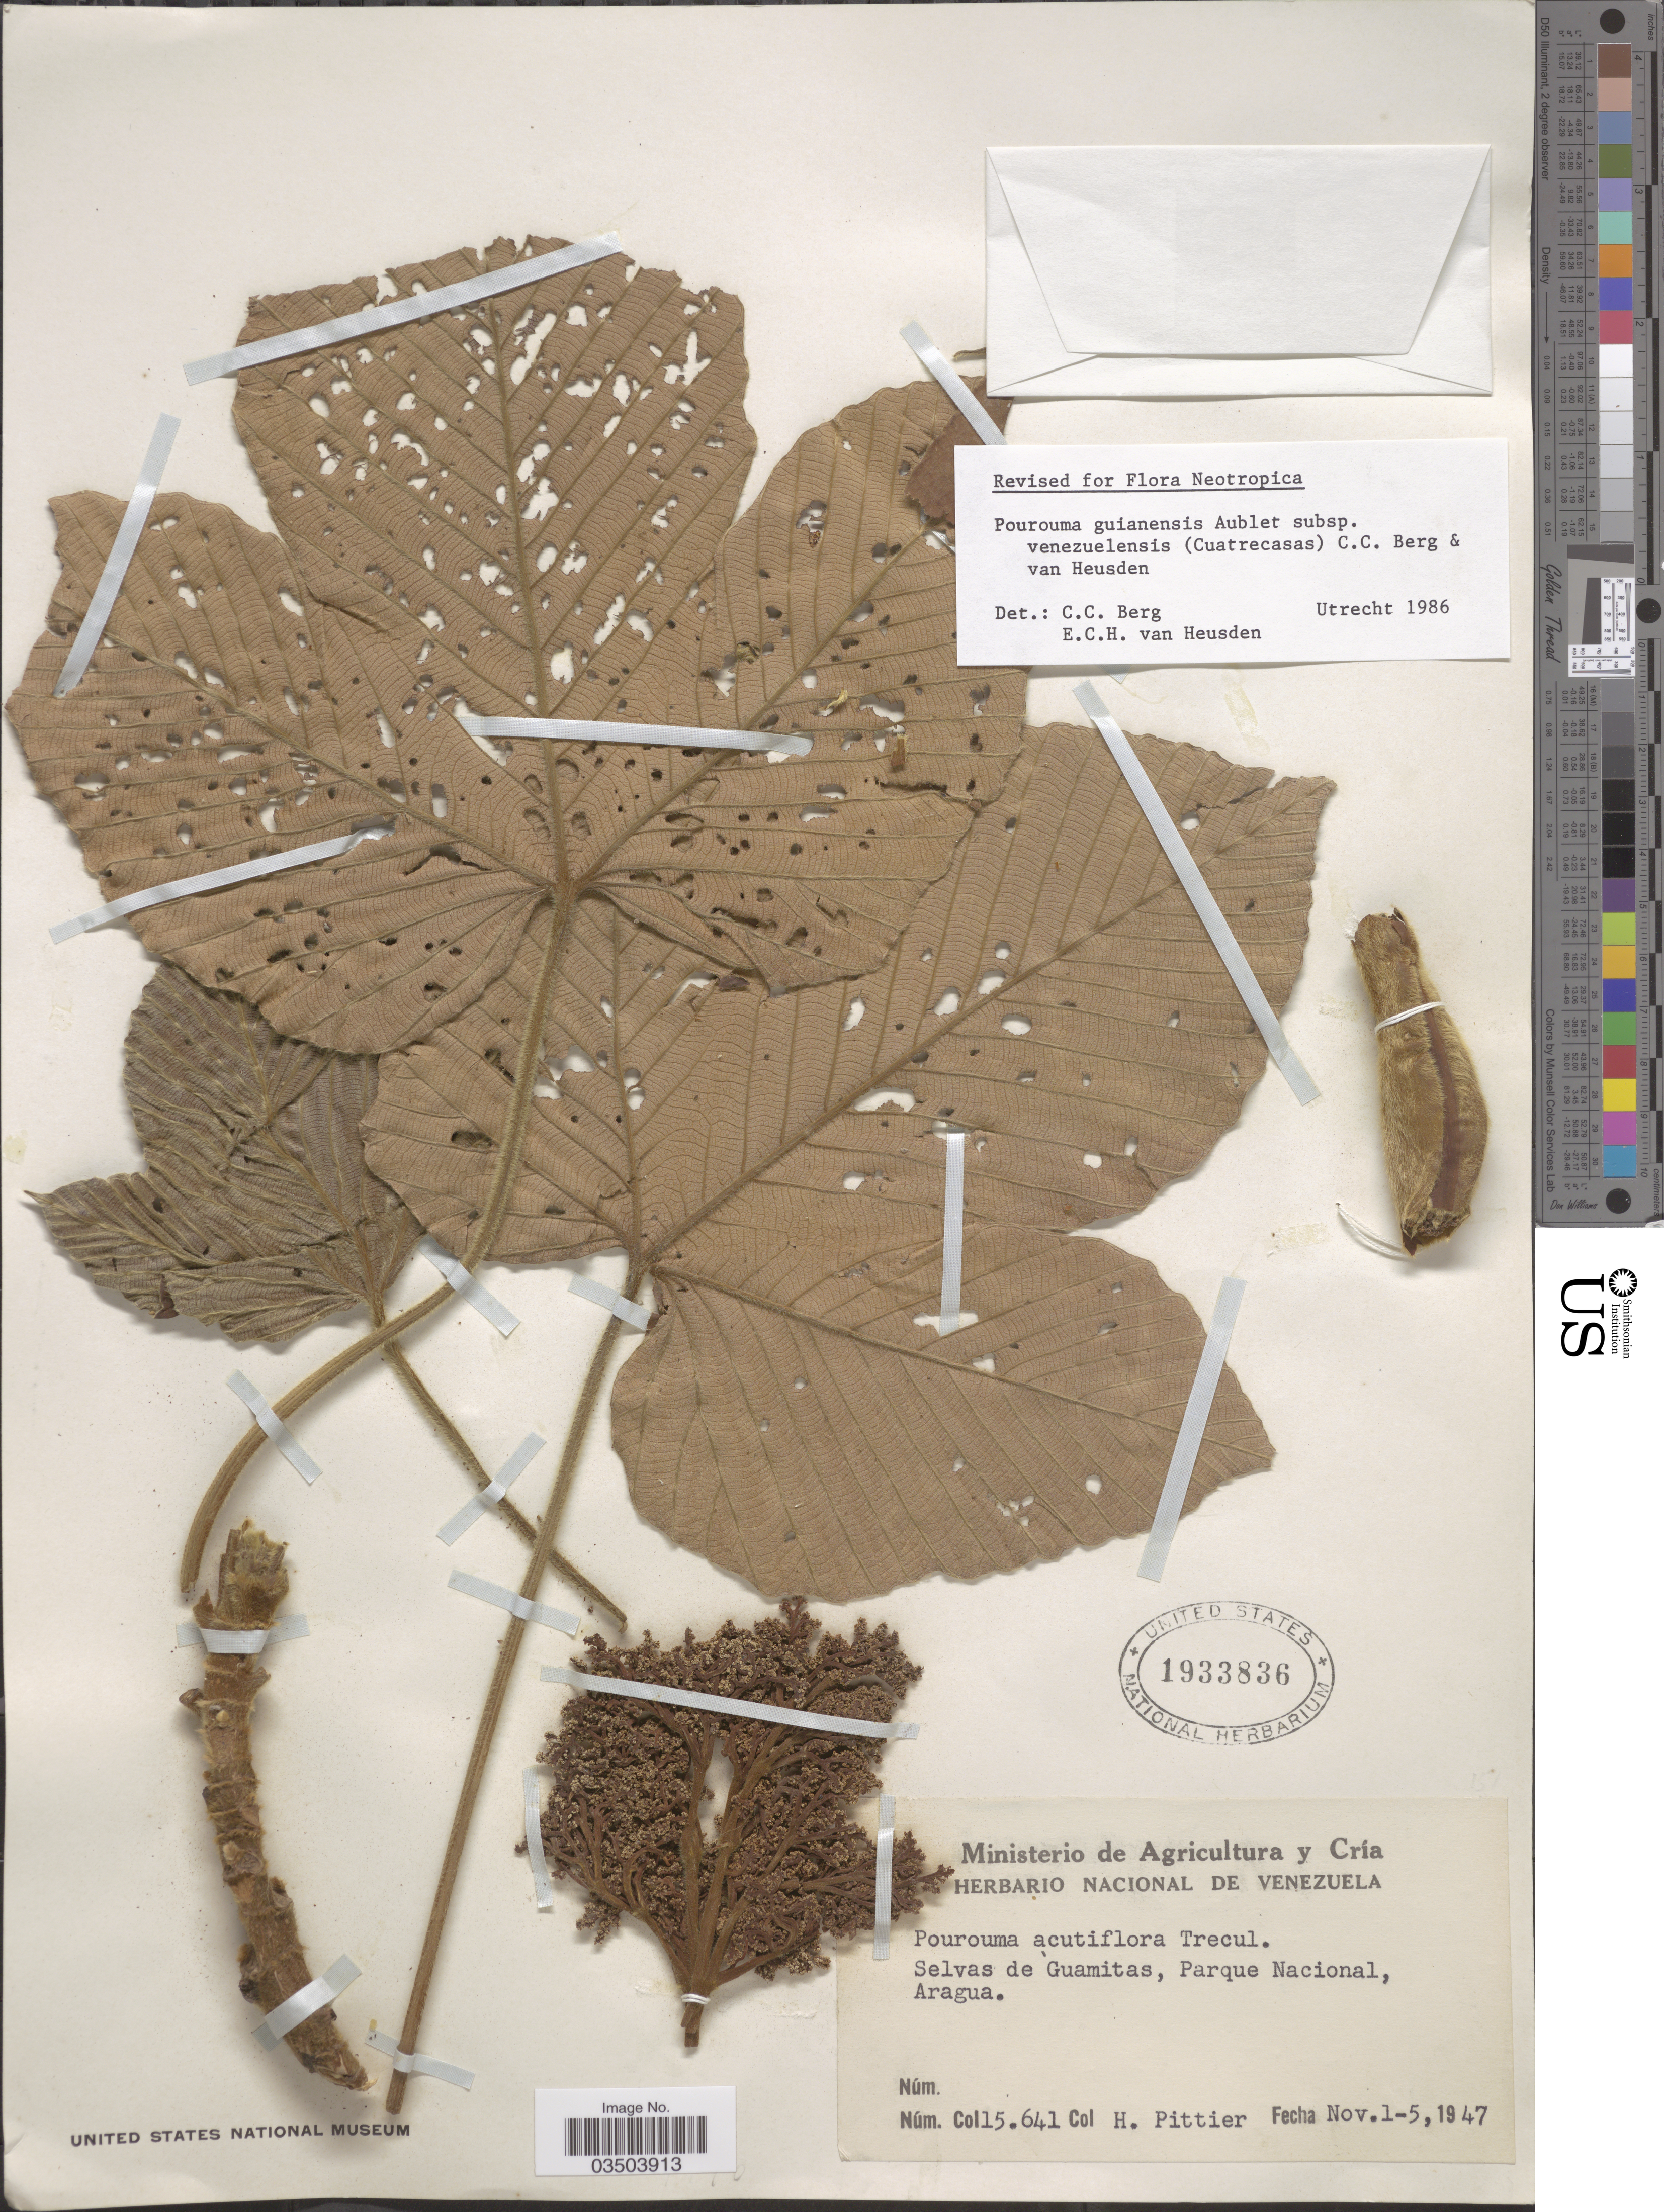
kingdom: Plantae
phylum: Tracheophyta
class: Magnoliopsida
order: Rosales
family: Urticaceae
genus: Pourouma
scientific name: Pourouma guianensis subsp. venezuelensis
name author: (Cuatrec.) C.C. Berg & Heusden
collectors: H. F. Pittier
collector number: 15641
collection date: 1947-11-01/1947-11-05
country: Venezuela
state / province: Aragua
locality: Selvas de Guamitas, Parque Nacional.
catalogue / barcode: US 1933836